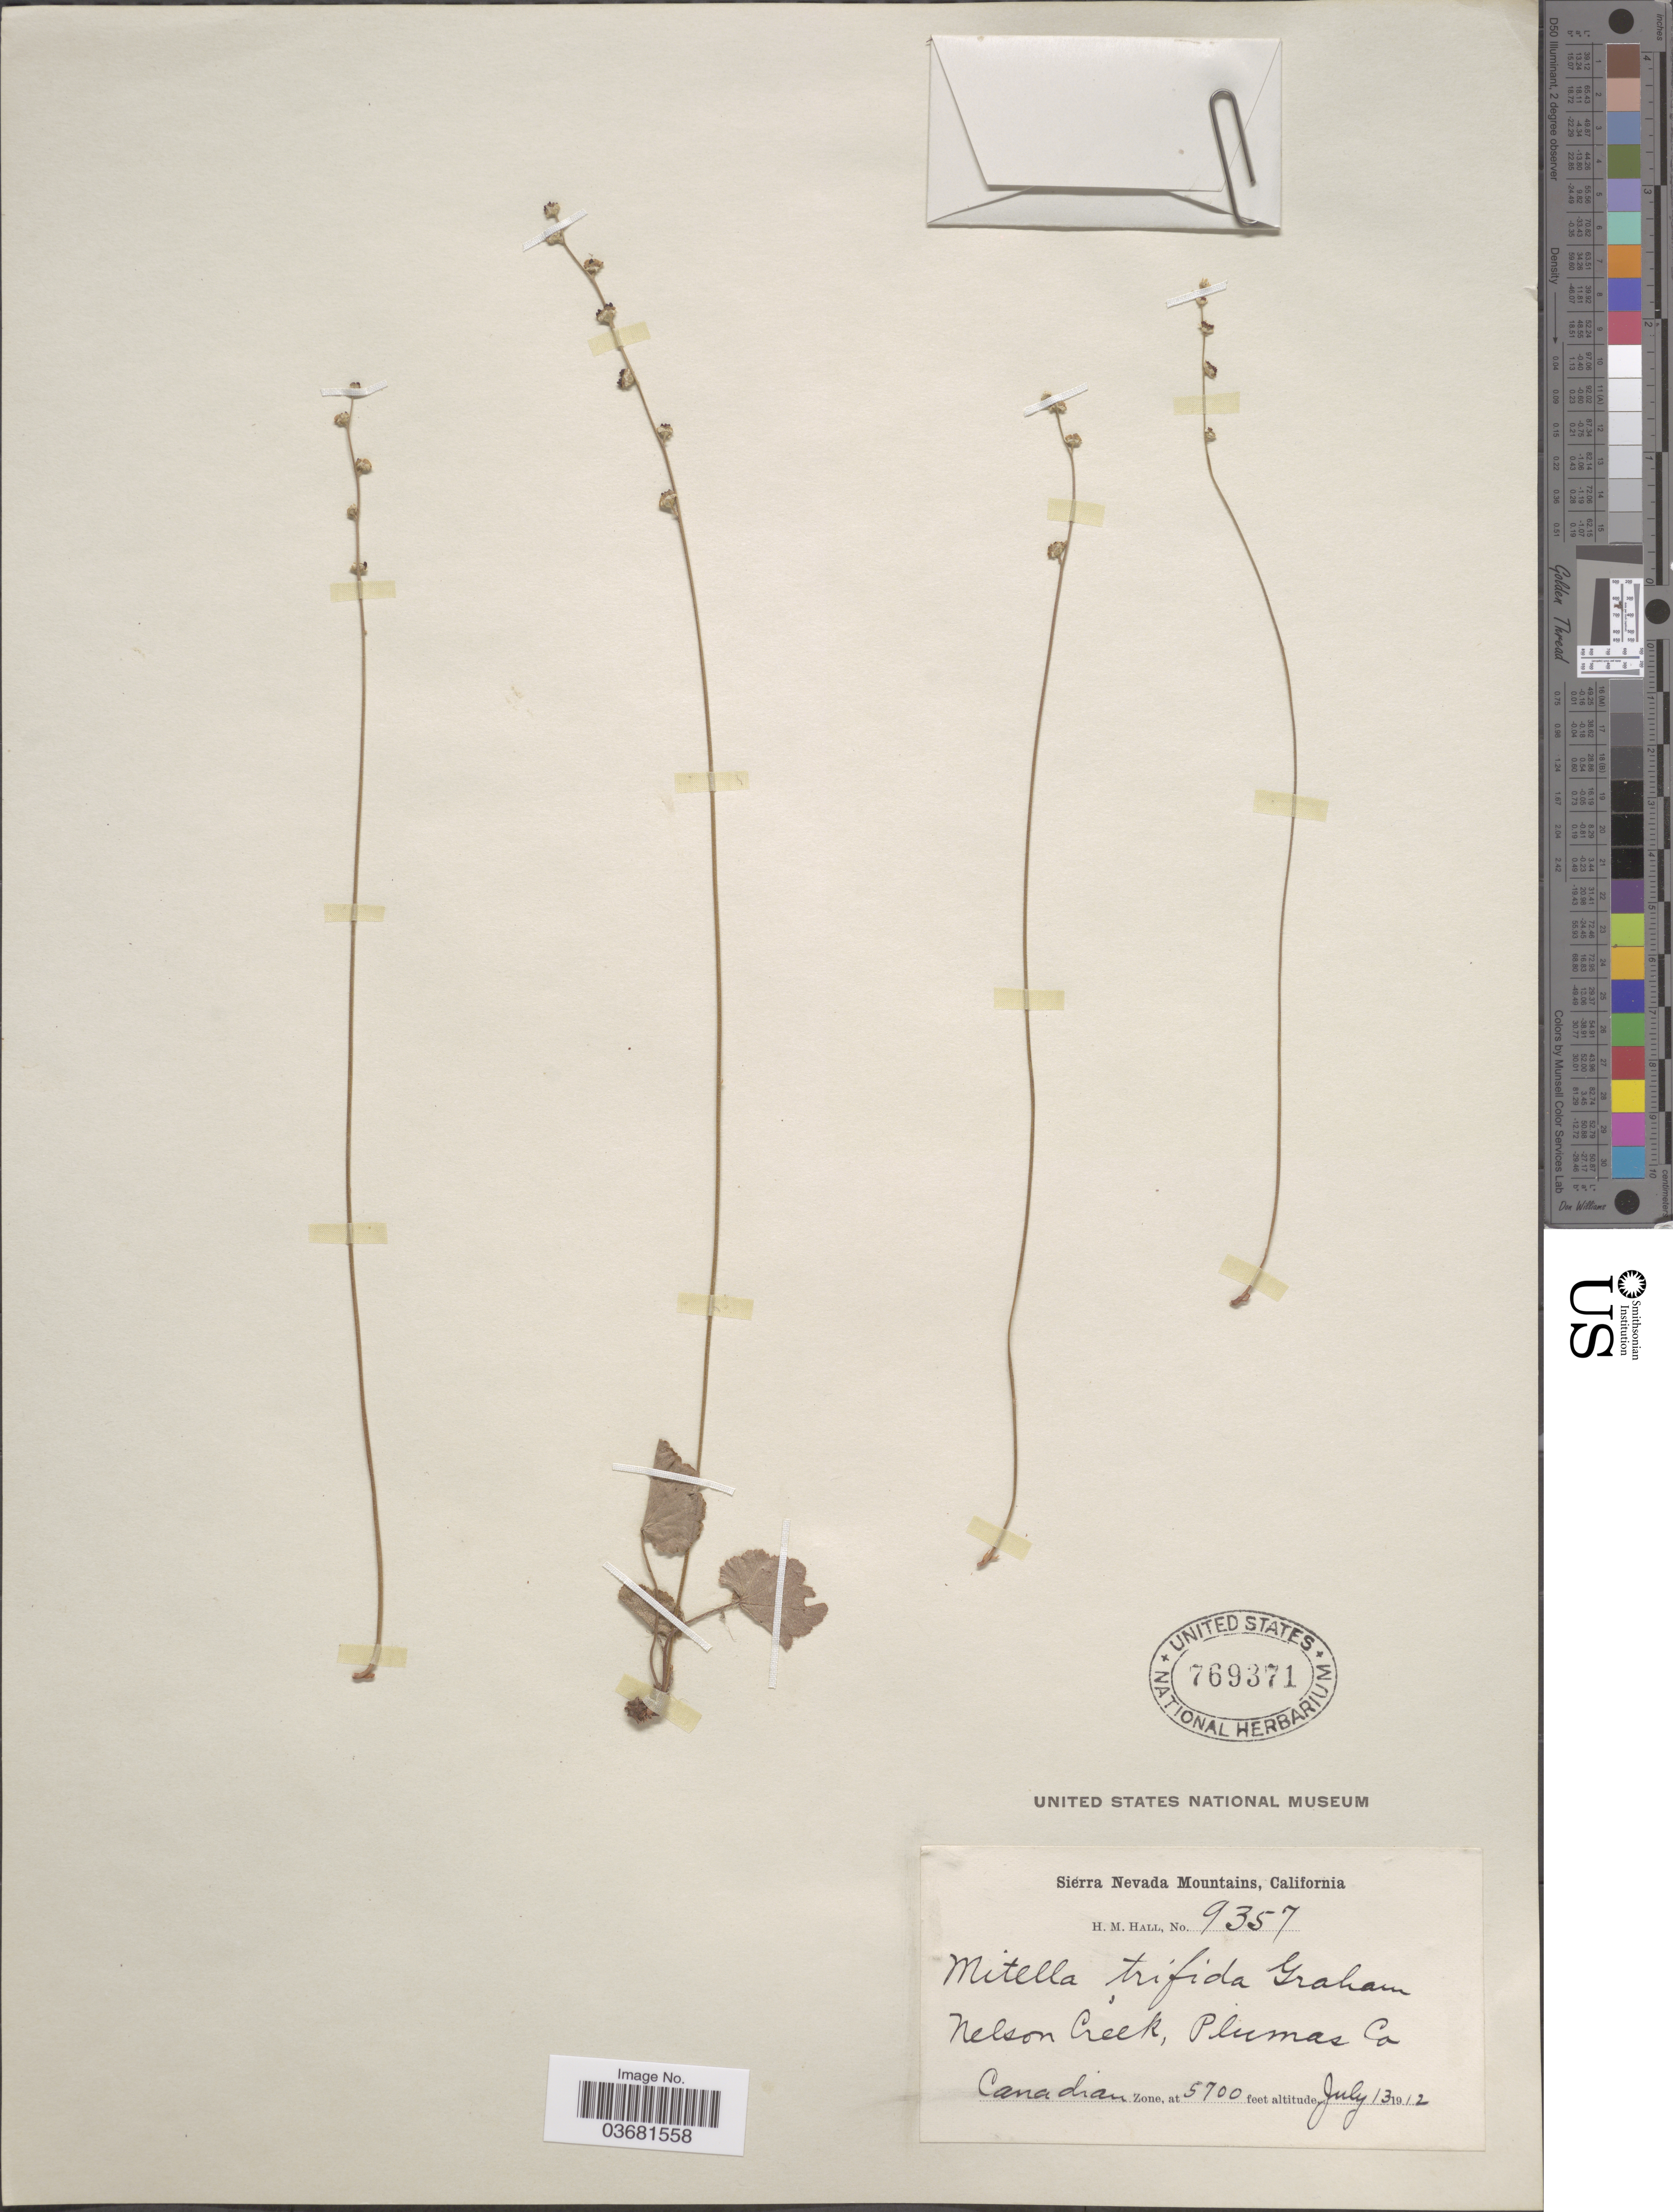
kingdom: Plantae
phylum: Tracheophyta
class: Magnoliopsida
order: Saxifragales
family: Saxifragaceae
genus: Mitella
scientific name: Mitella trifida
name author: Graham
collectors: H. M. Hall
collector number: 9357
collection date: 1912-07-13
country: United States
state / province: California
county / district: Plumas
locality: Sierra Nevada Mountains. Nelson Creek, Plumas Co. Canadian Zone.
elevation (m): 1737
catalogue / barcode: US 769371